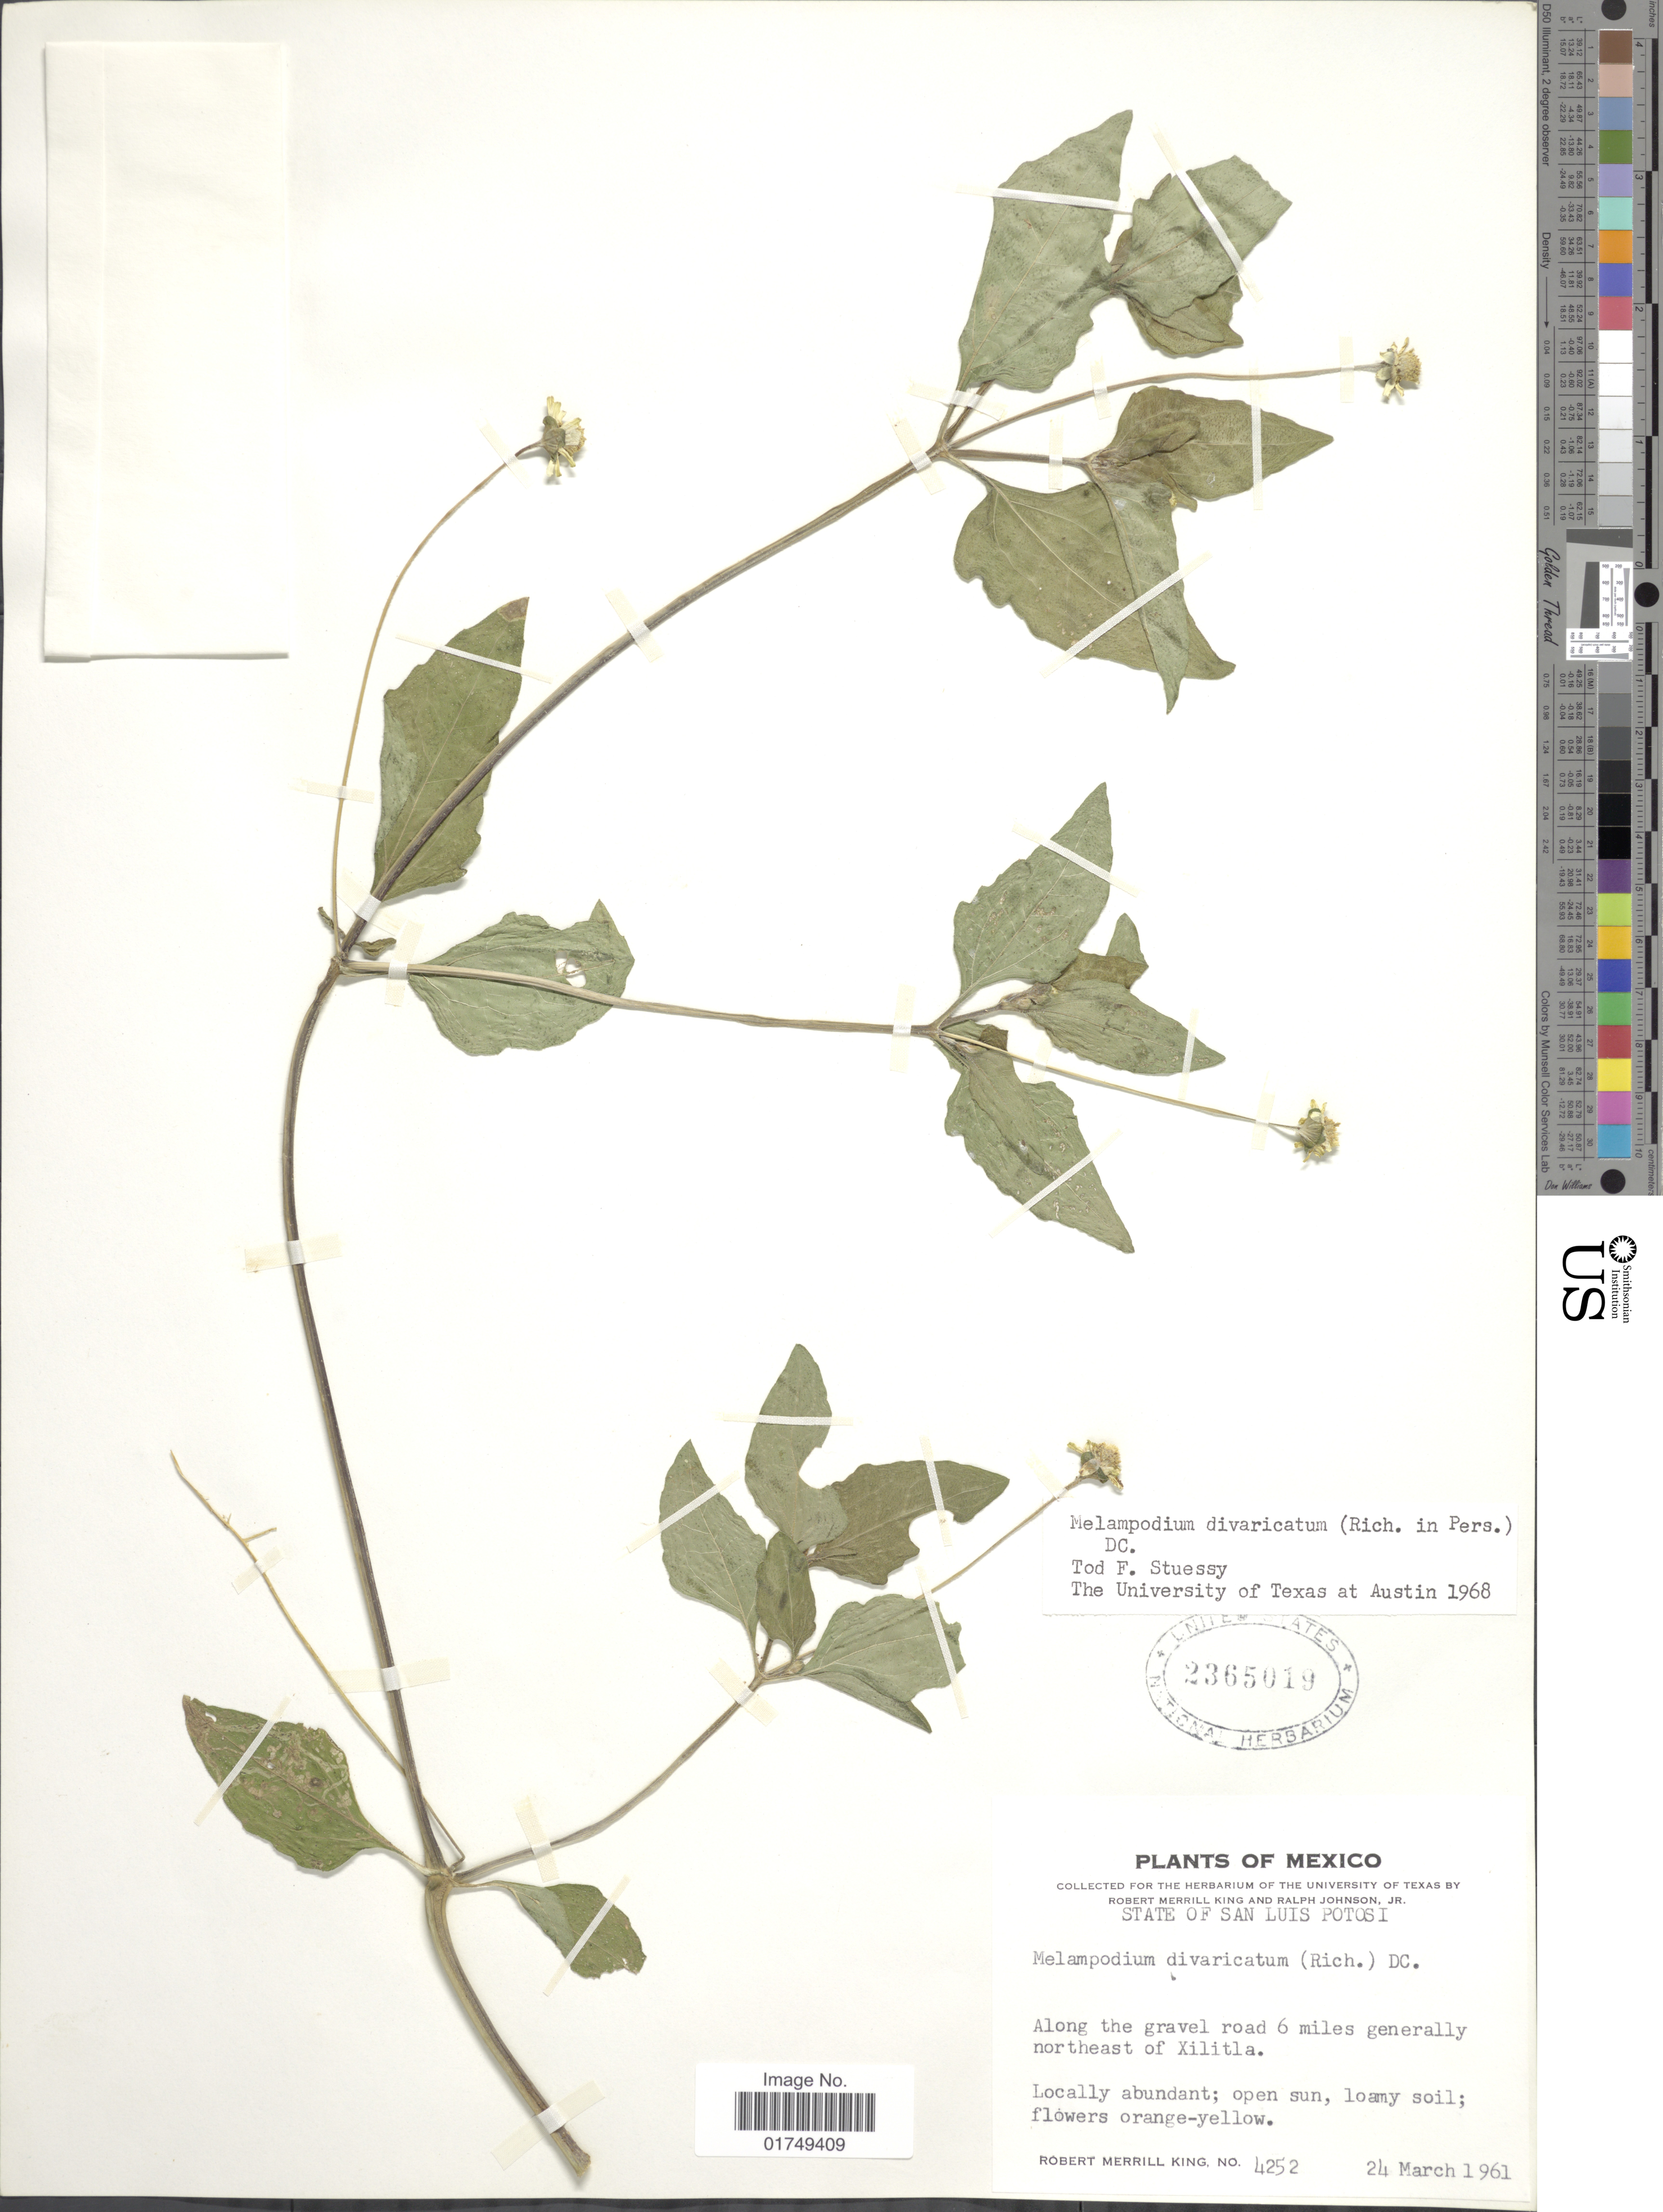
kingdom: Plantae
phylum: Tracheophyta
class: Magnoliopsida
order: Asterales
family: Asteraceae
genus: Melampodium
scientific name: Melampodium divaricatum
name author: (Rich.) DC.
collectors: R. M. King & R. Johnson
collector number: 4252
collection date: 1961-03-24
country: Mexico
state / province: San Luis Potosí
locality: Along the gravel road 6 miles generally northeast of Xilitla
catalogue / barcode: US 2365019